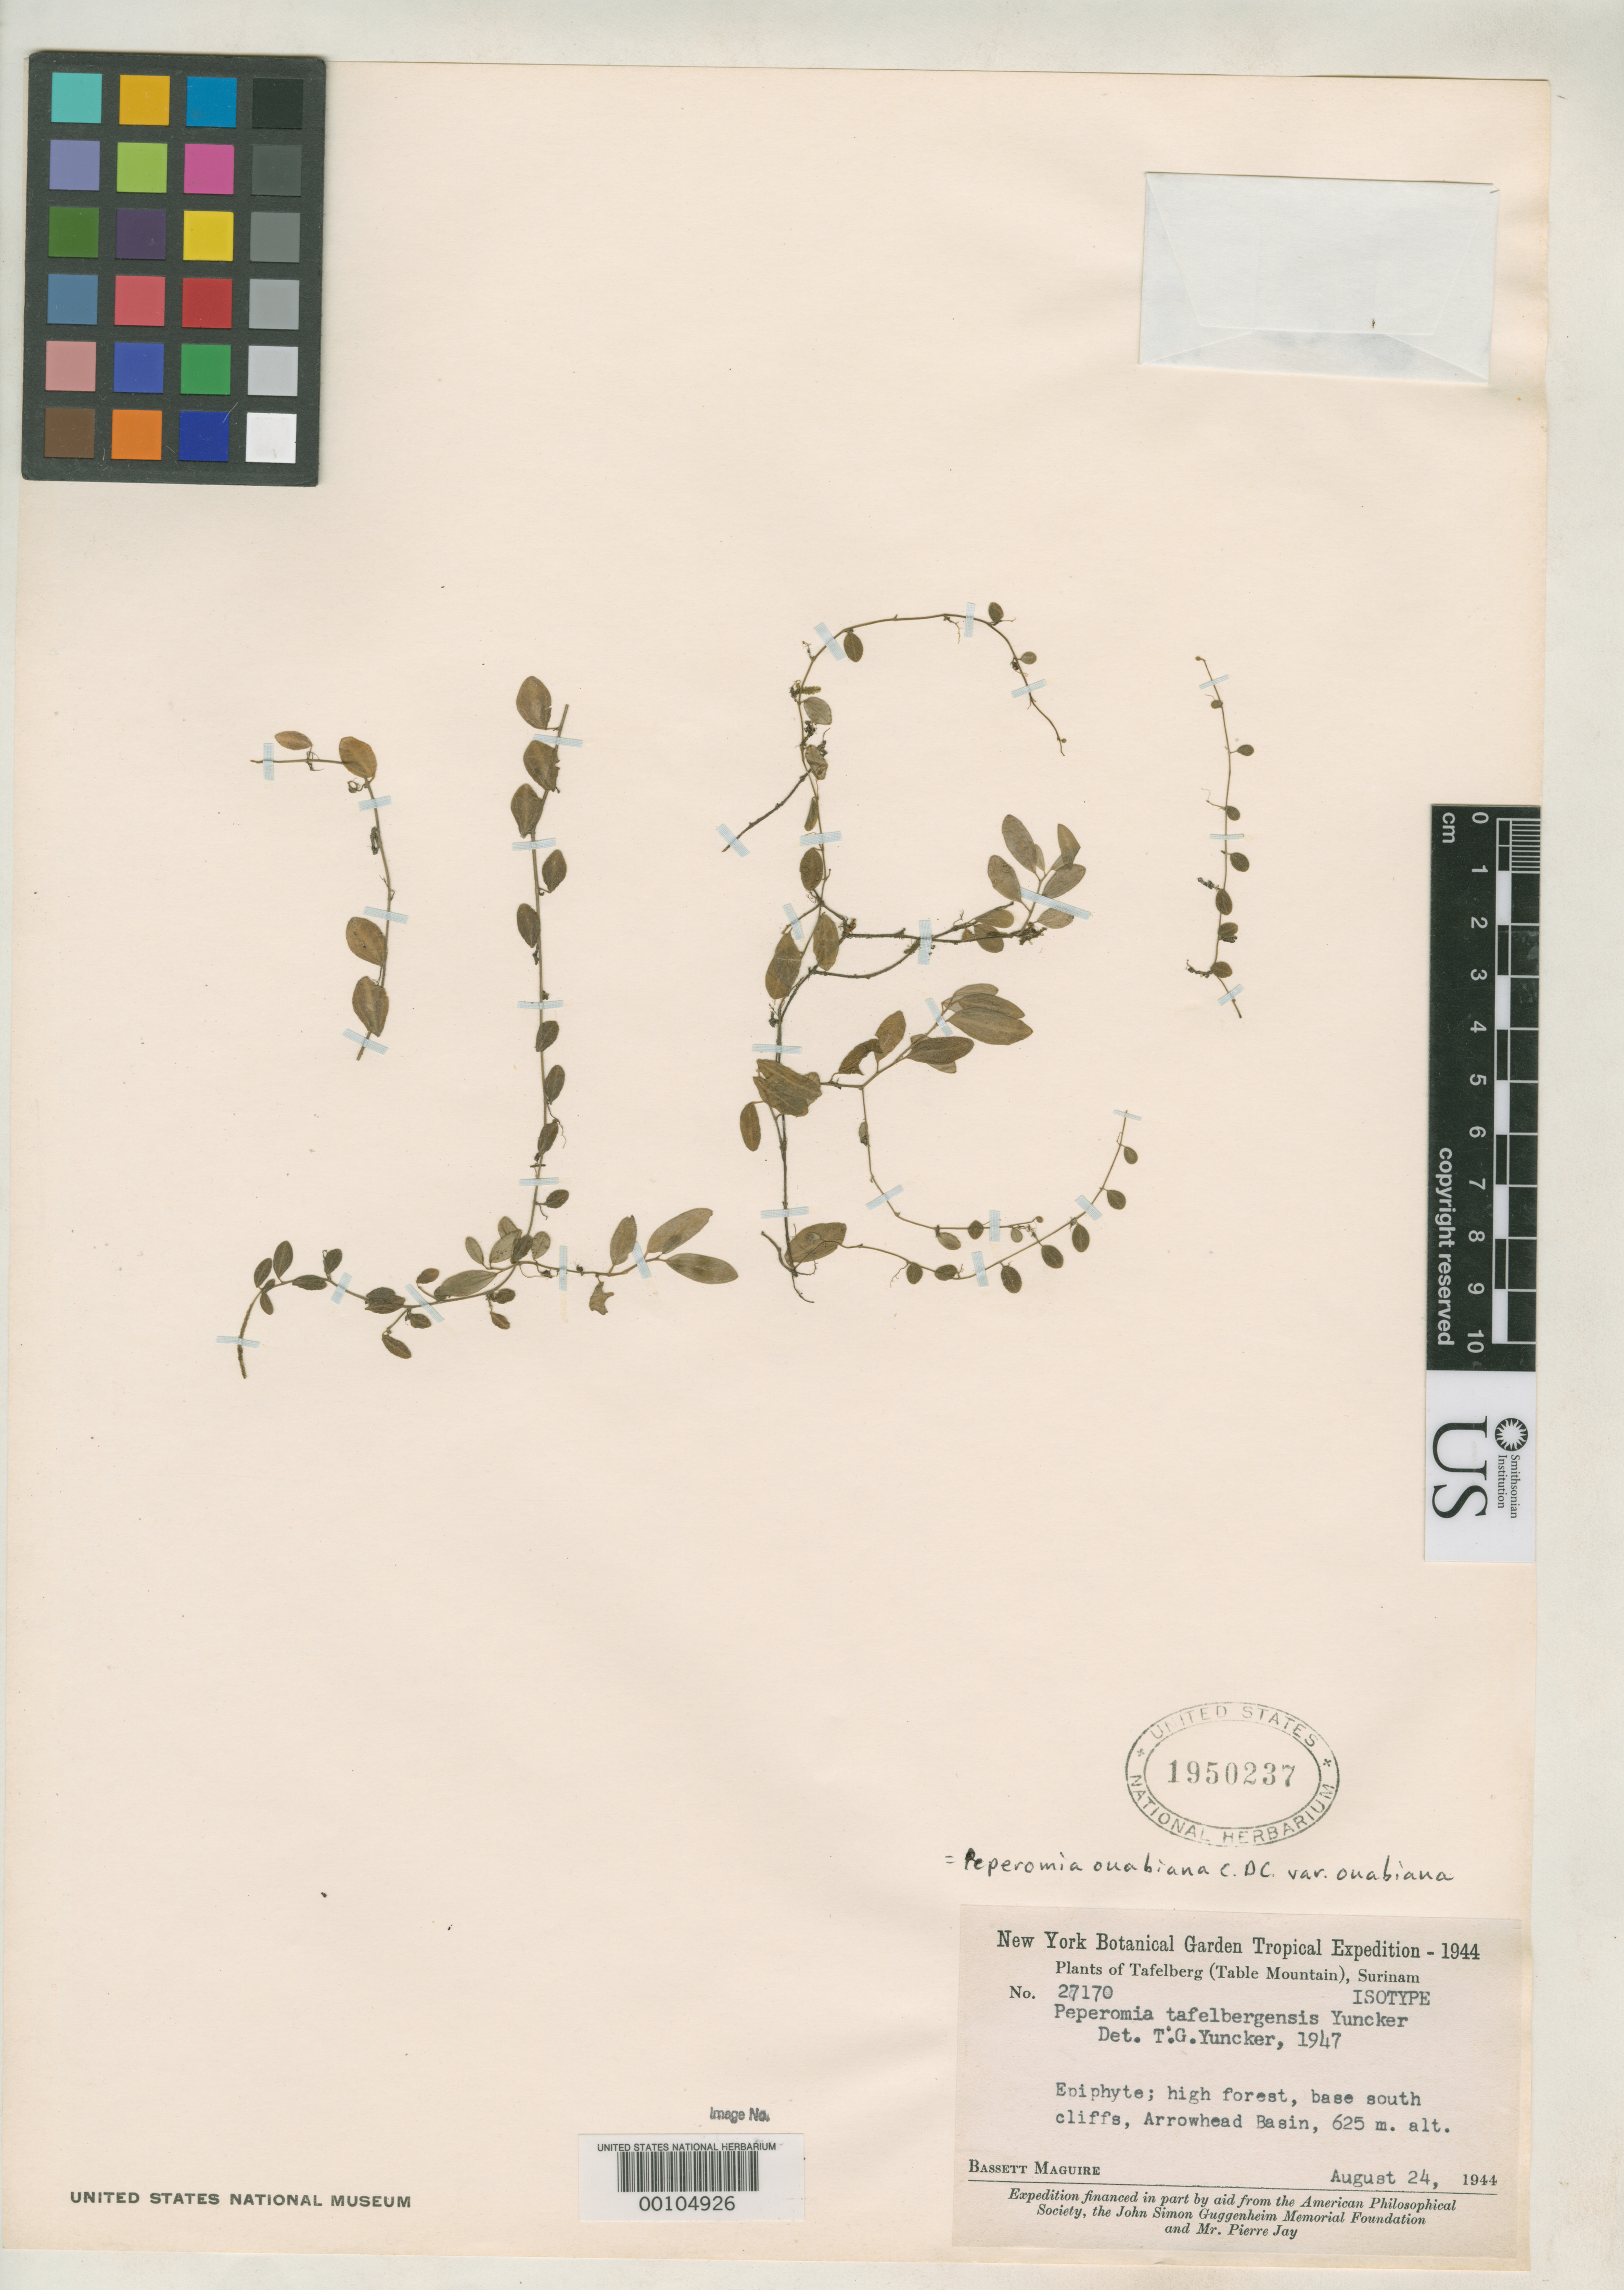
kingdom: Plantae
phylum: Tracheophyta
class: Magnoliopsida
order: Piperales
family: Piperaceae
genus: Peperomia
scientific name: Peperomia tafelbergensis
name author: Yunck.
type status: Isotype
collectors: B. Maguire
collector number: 27170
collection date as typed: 24 Aug 1944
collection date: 1944-08-24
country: Suriname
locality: Arrowhead basin, Tafelberg.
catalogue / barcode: US 1950237